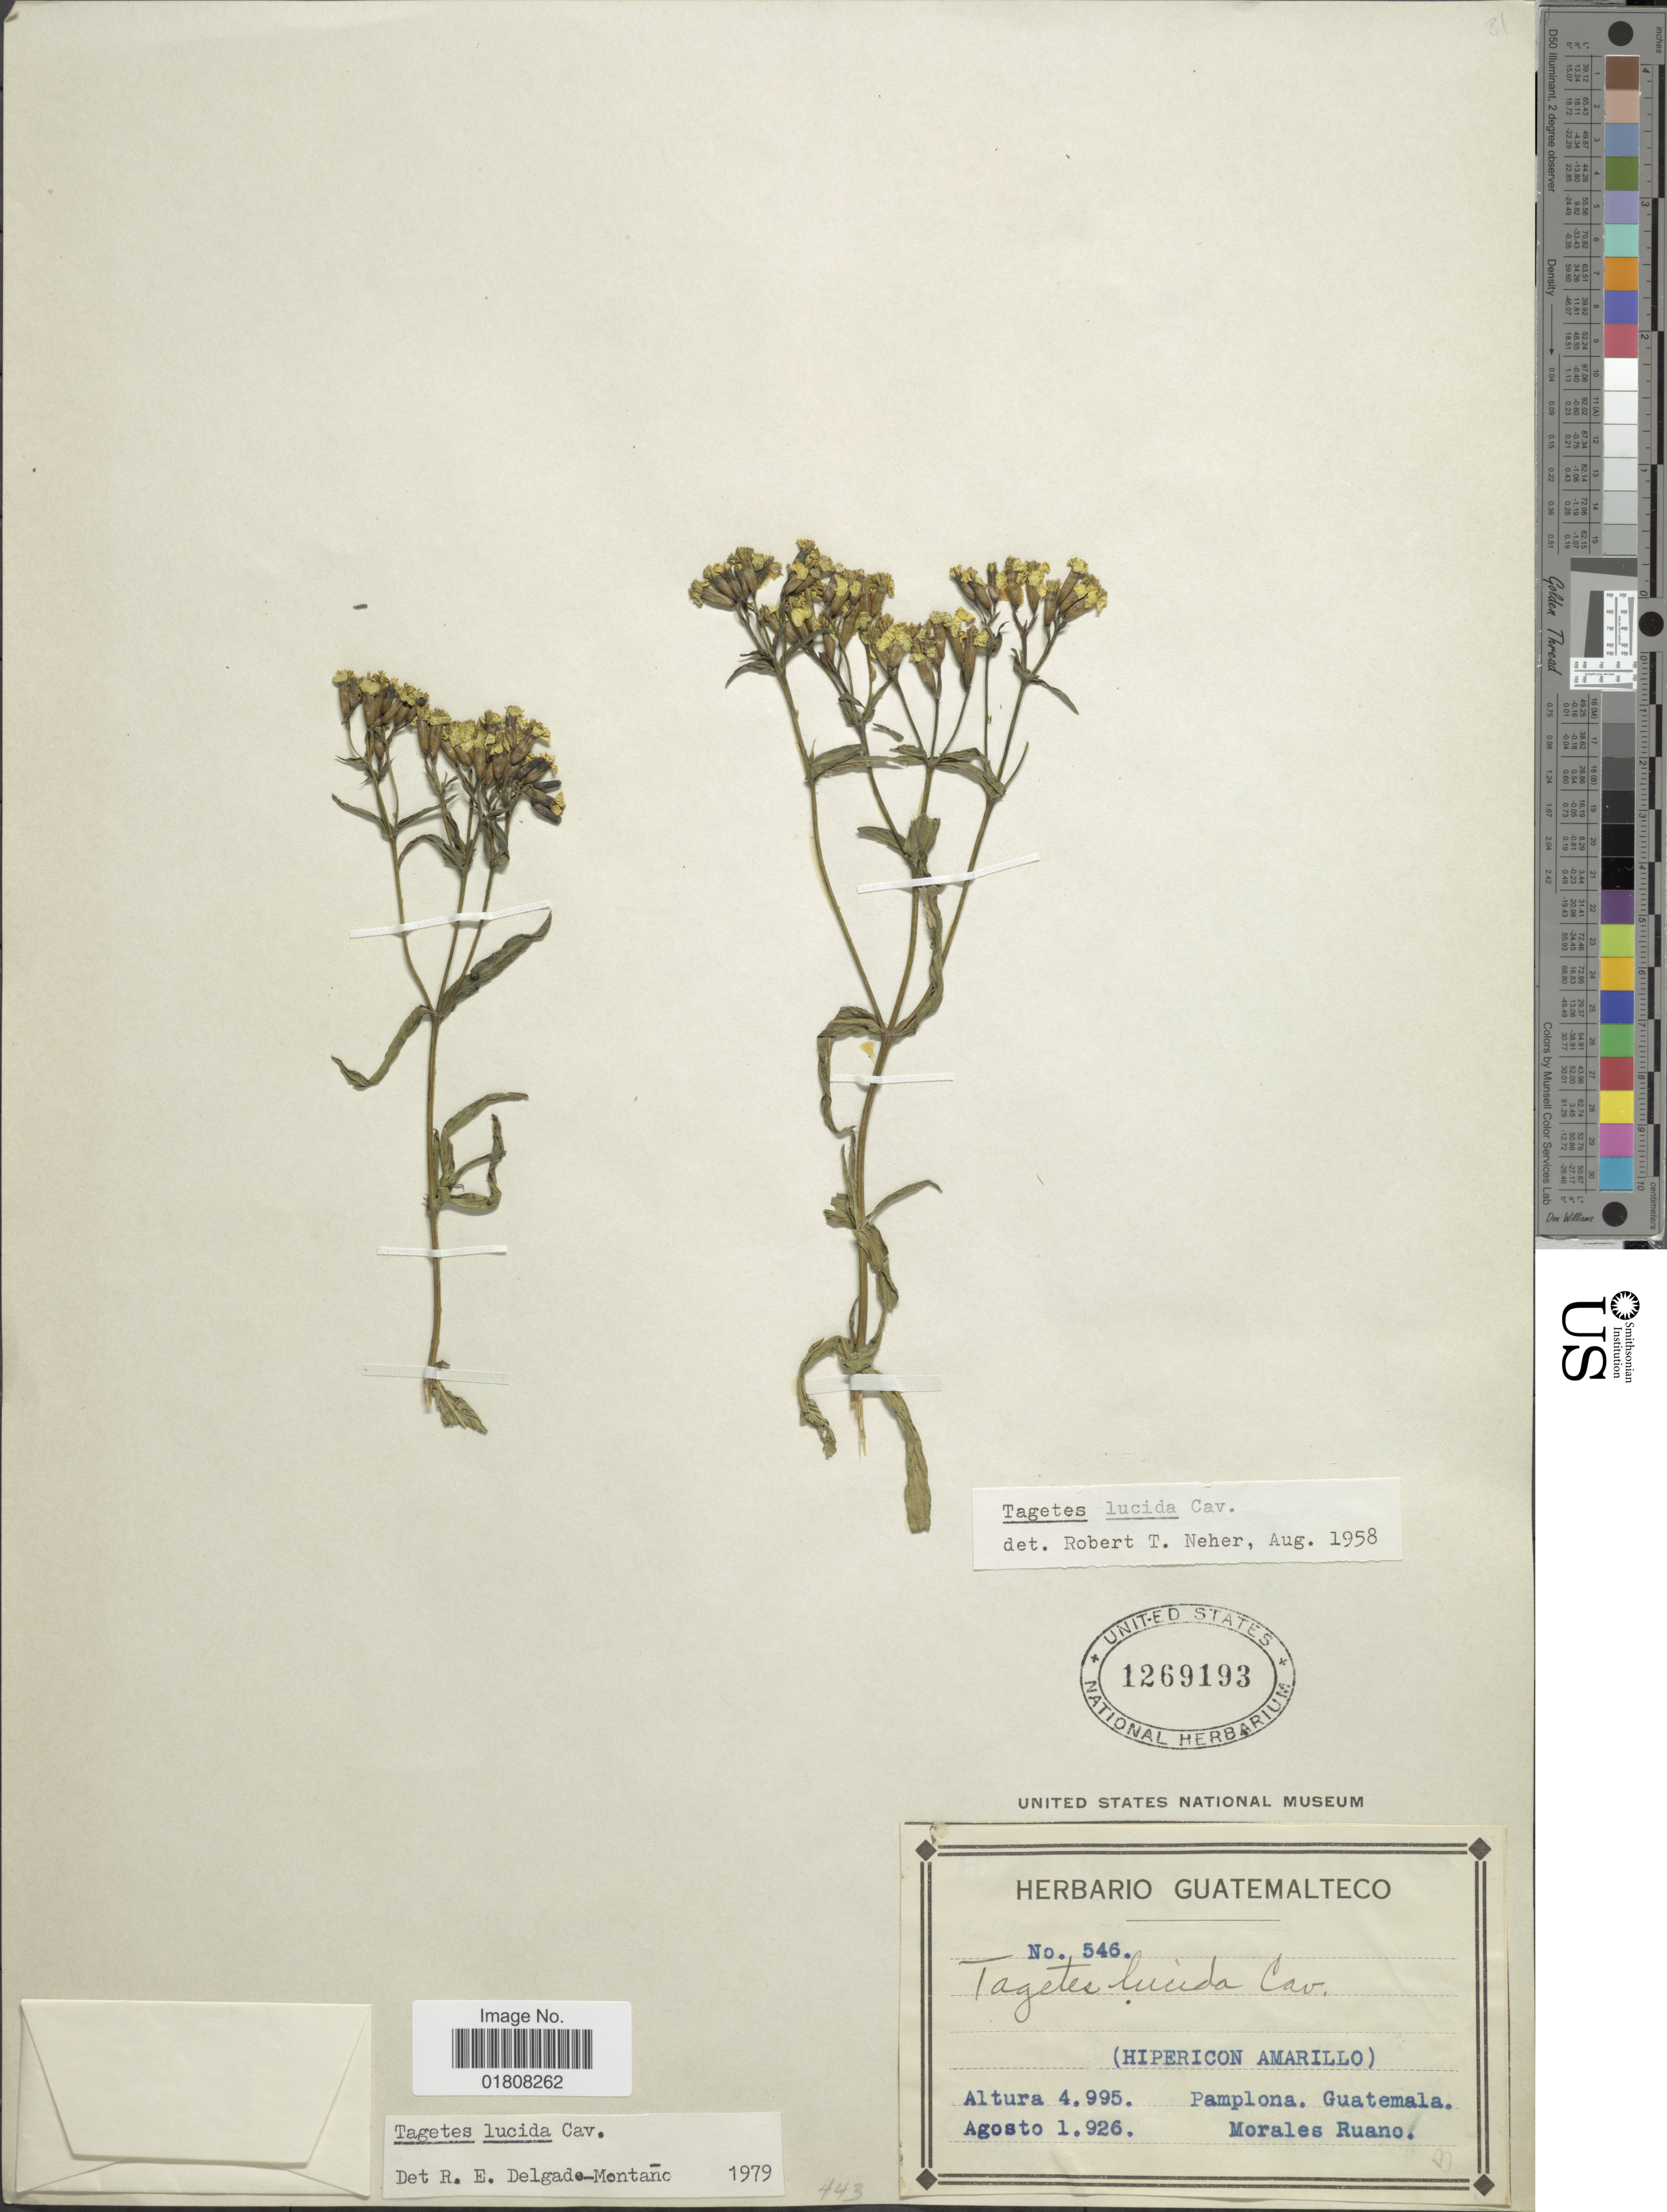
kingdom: Plantae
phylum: Tracheophyta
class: Magnoliopsida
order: Asterales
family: Asteraceae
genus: Tagetes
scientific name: Tagetes lucida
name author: Cav.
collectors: M. Ruano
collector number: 546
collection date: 1926-08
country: Guatemala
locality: Pamplona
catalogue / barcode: US 1269193